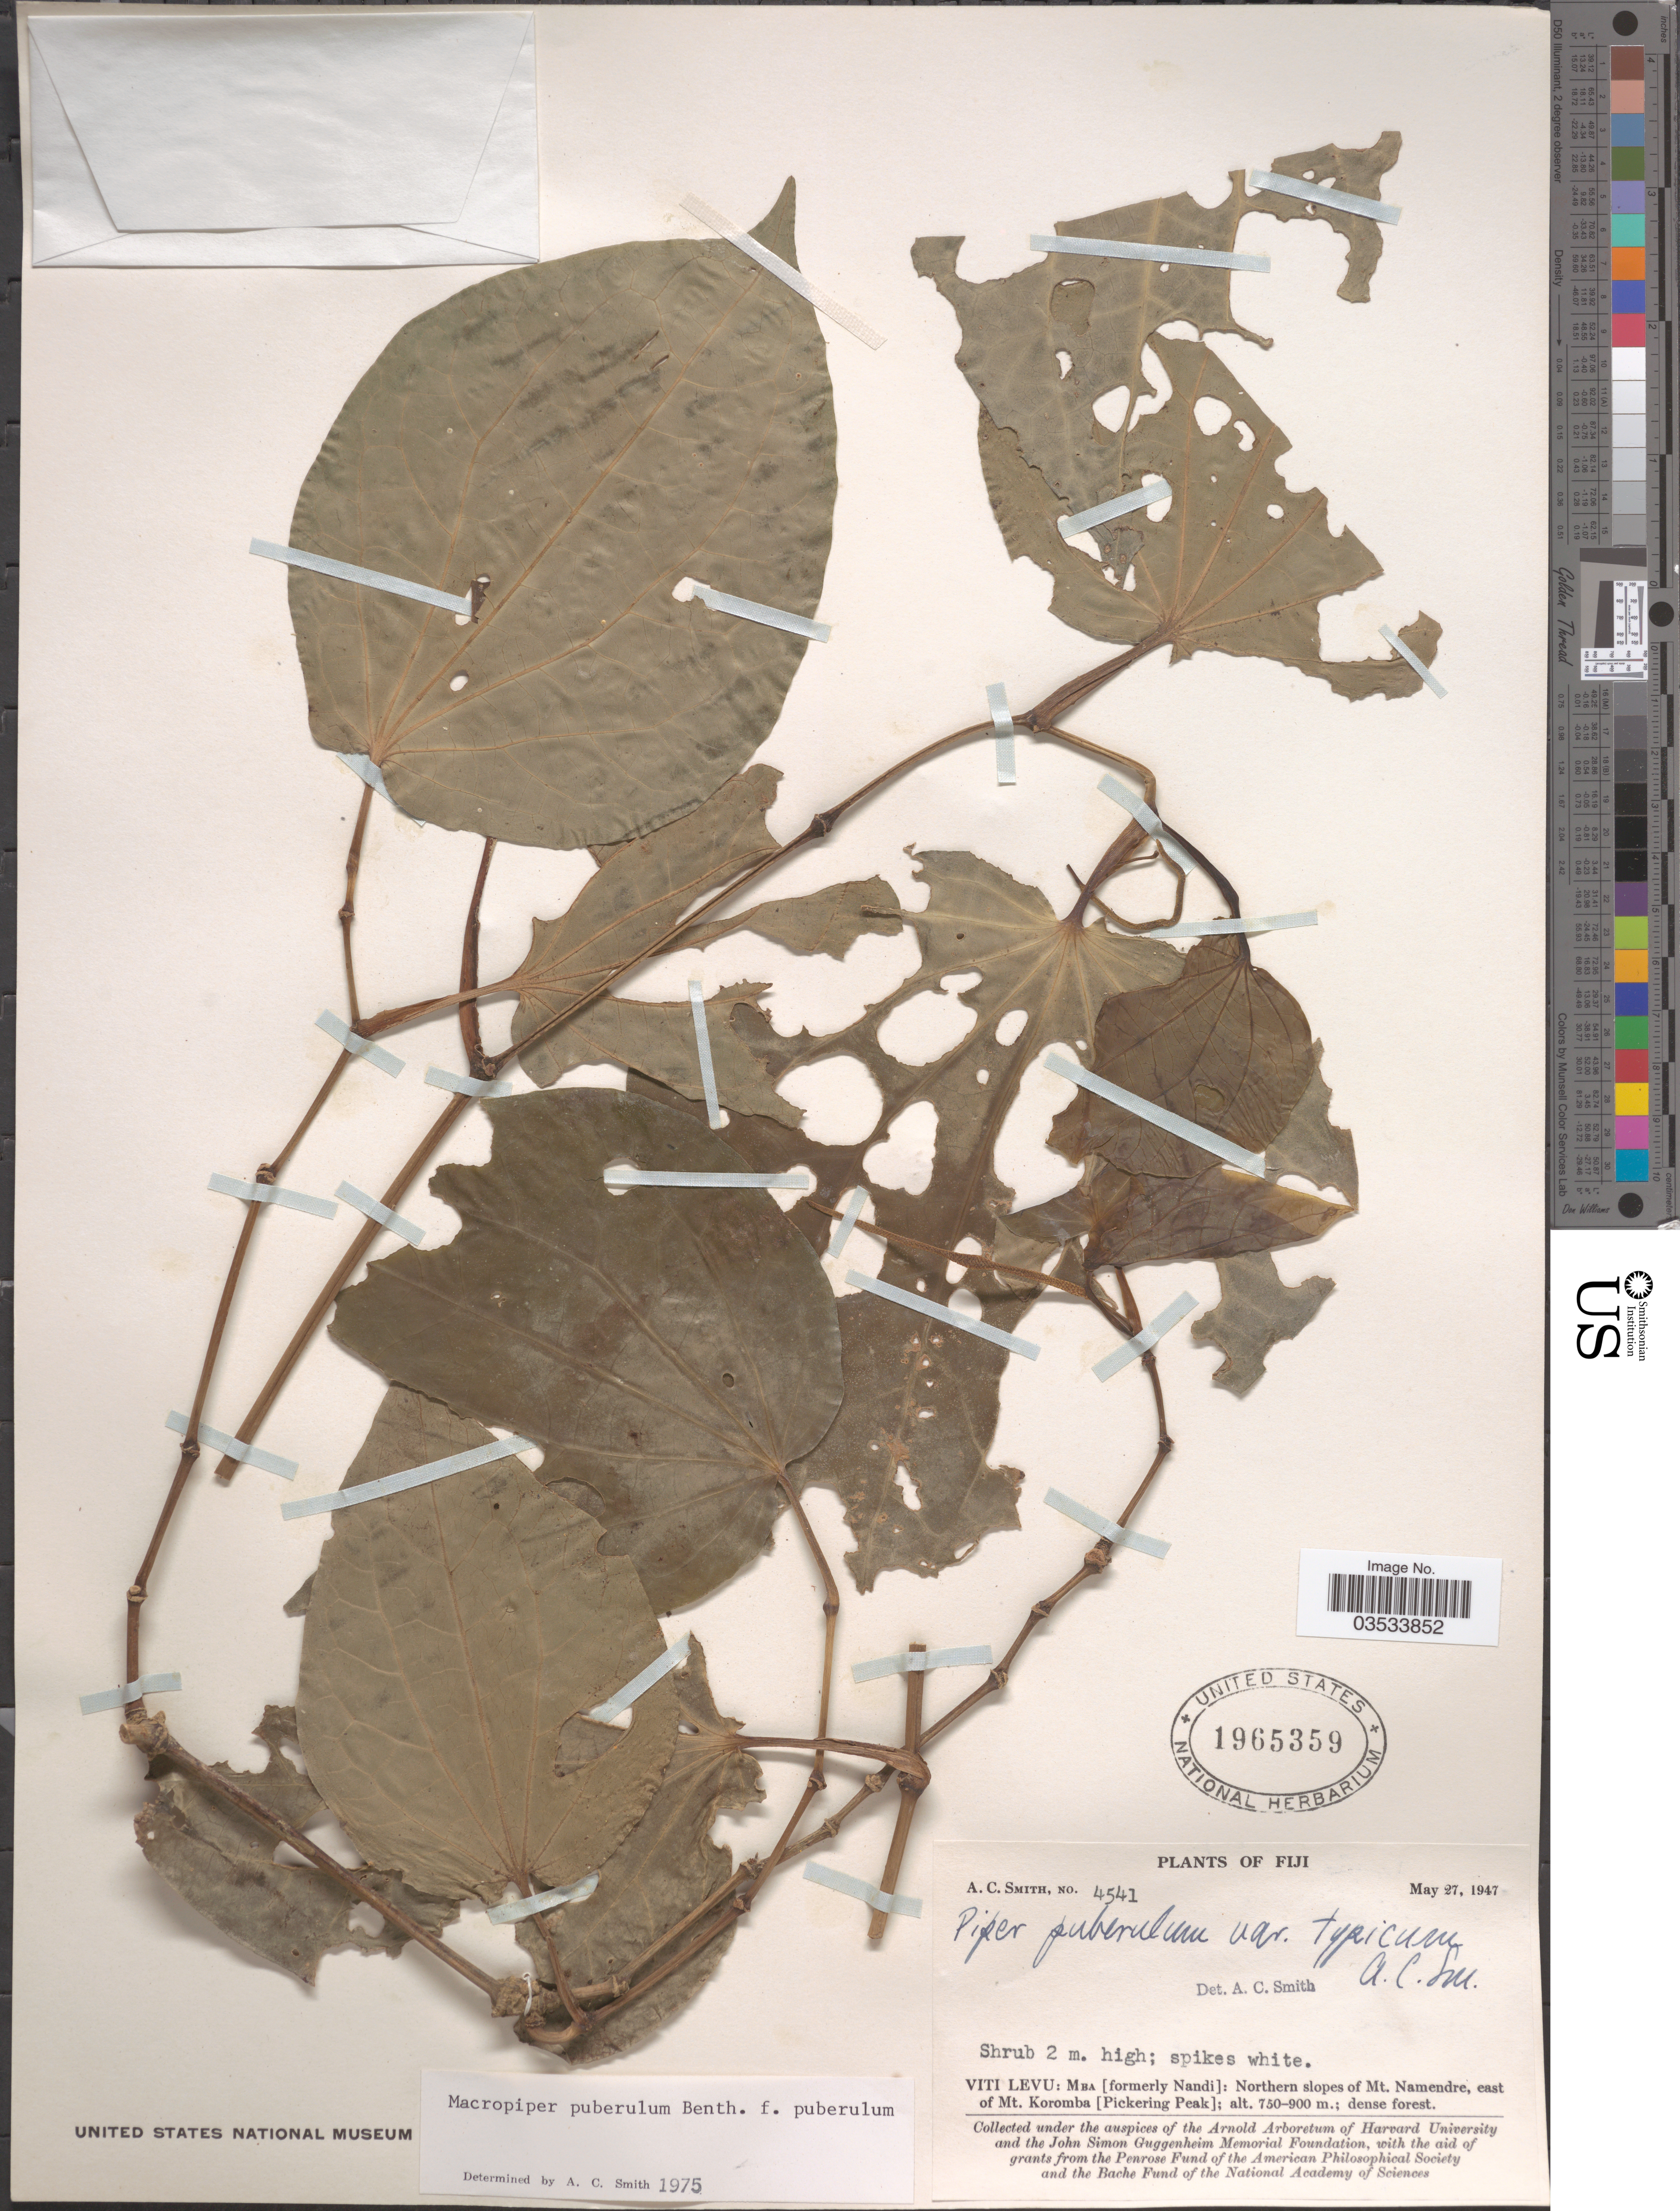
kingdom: Plantae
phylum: Tracheophyta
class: Magnoliopsida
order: Piperales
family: Piperaceae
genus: Piper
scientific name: Piper puberulum var. glabrum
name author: (C. DC.) C.A. Sm.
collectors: A. C. Smith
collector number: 4541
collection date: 1947-05-27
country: Fiji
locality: Viti Levu: Mba [formerly Nandi]: Northern slopes of Mt. Namendre, east of Mt. Koromba [Pickering Peak].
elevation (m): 750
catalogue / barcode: US 1965359